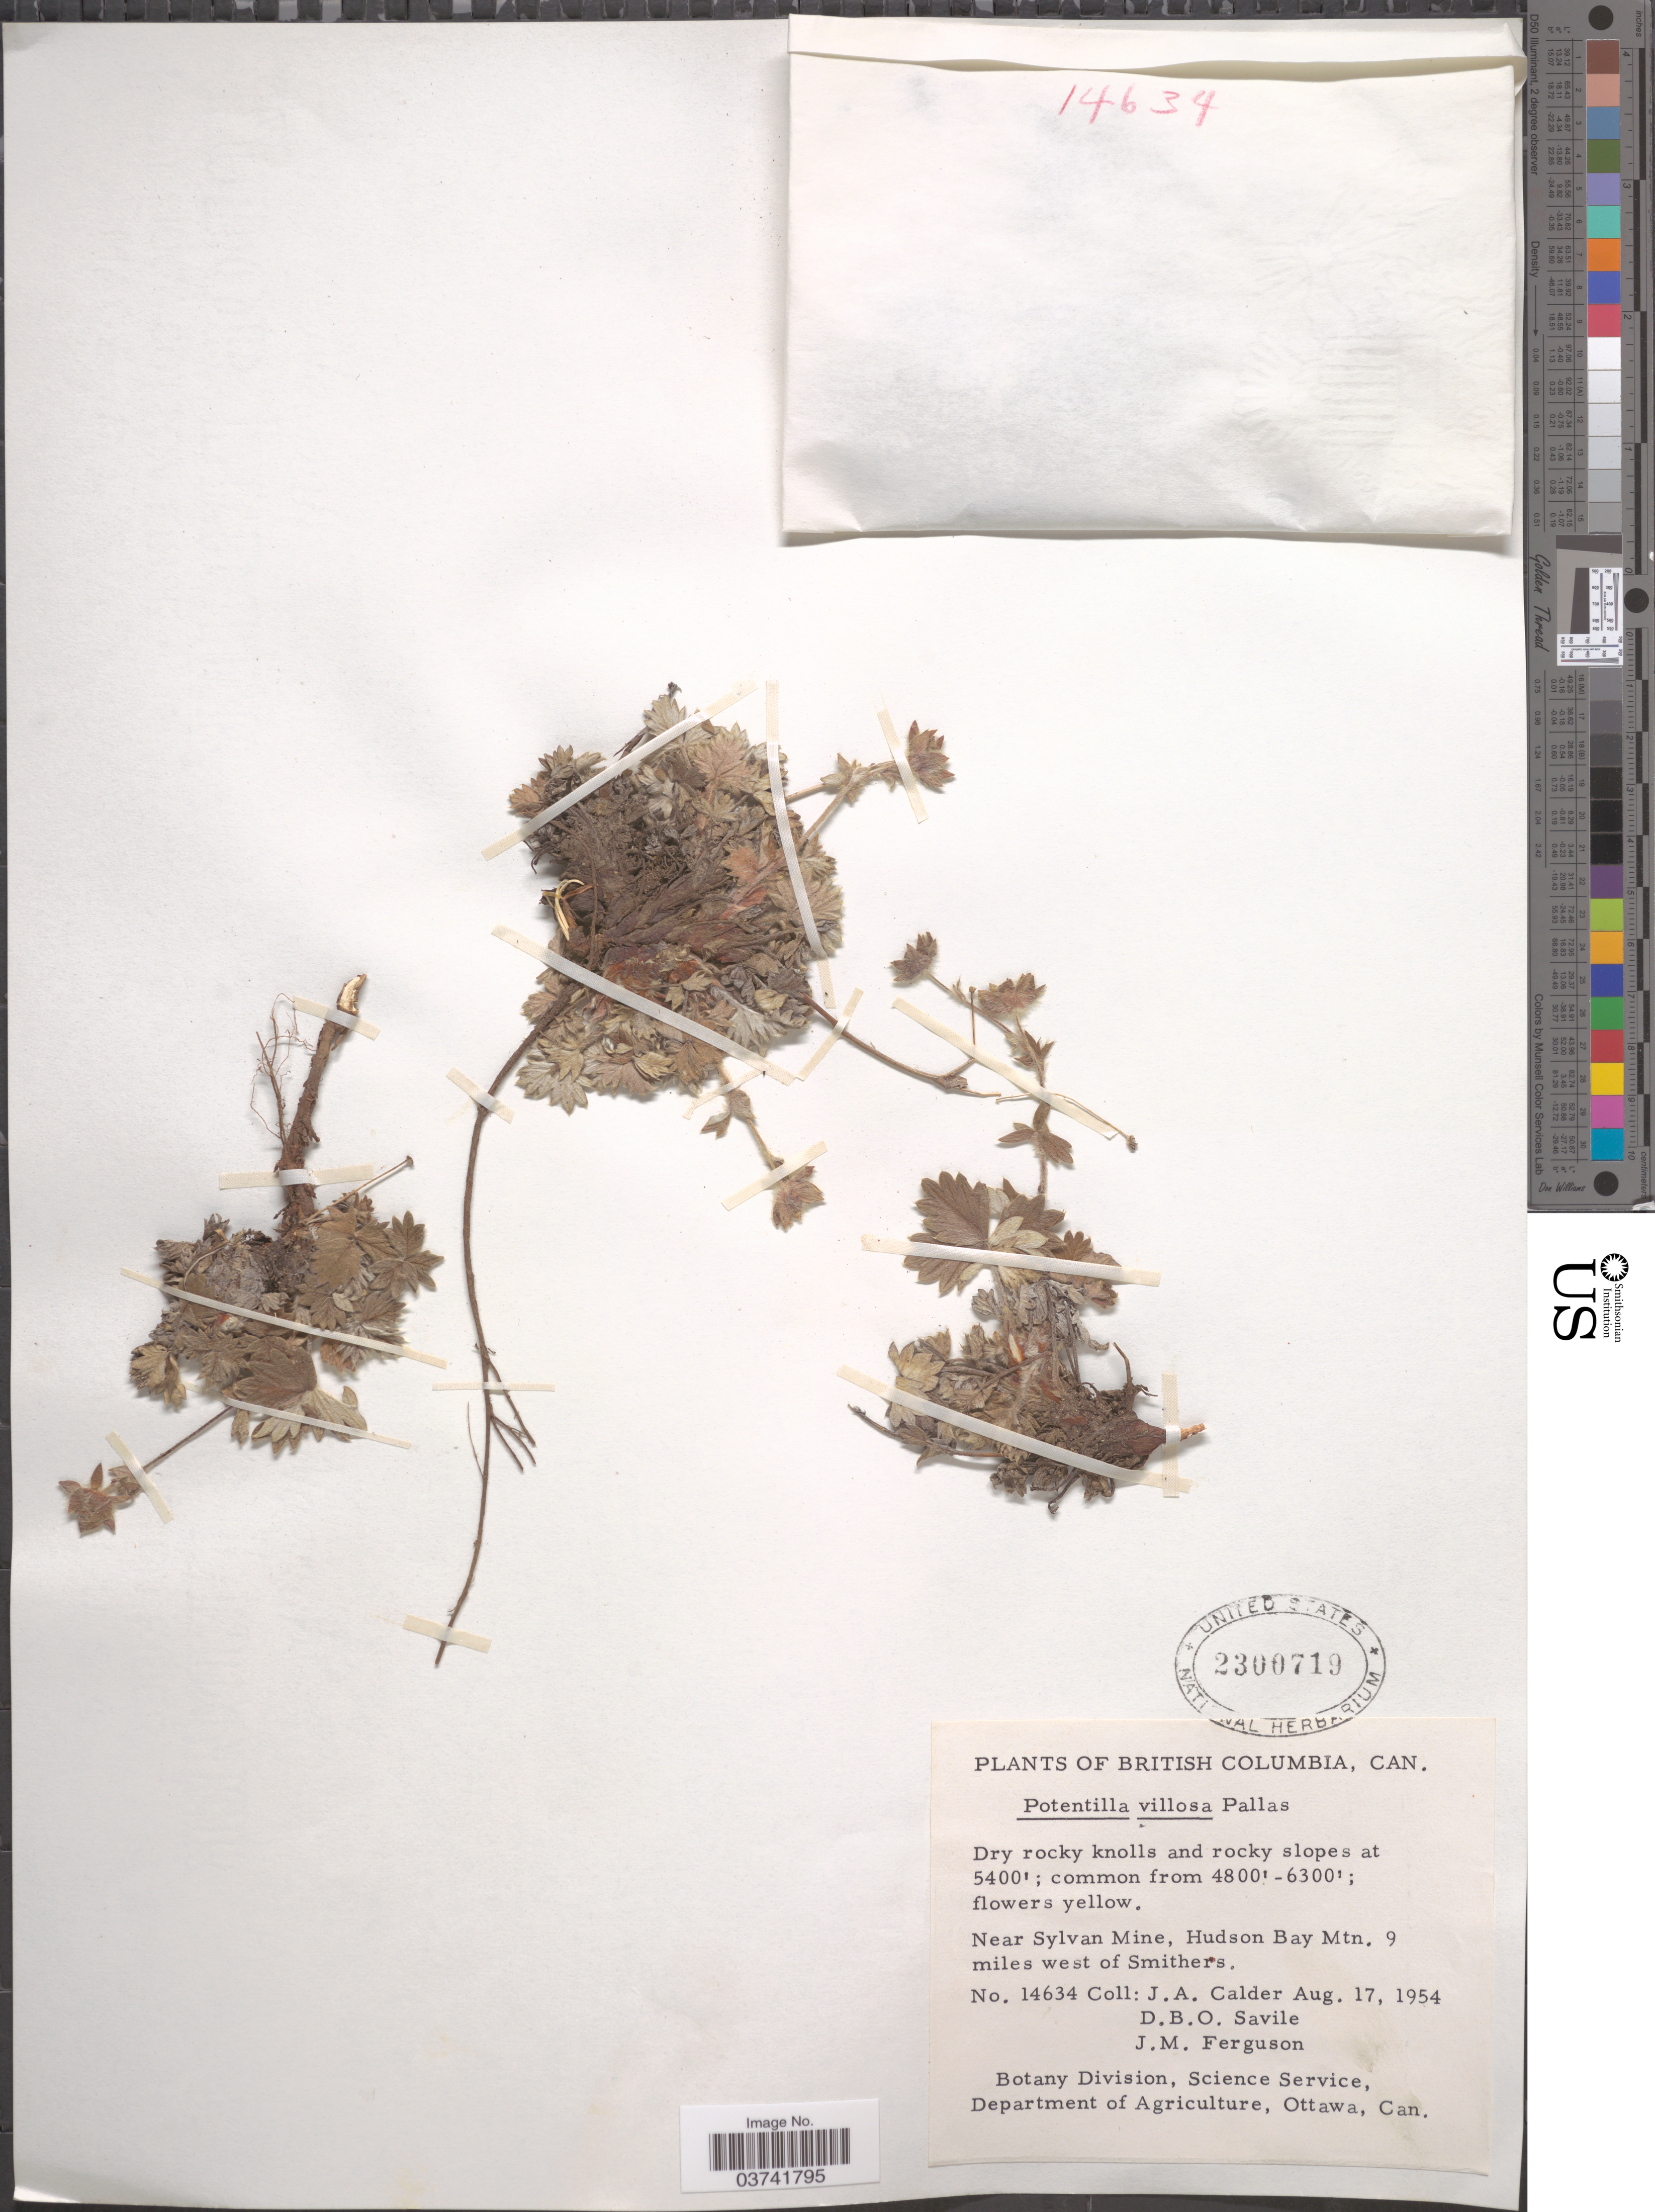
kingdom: Plantae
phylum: Tracheophyta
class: Magnoliopsida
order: Rosales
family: Rosaceae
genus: Potentilla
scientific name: Potentilla villosa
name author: Pall. ex Pursh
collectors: J. A. Calder, D. Savile & J. M. Ferguson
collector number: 14634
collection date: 1954-08-17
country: Canada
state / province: British Columbia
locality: Near Sylvan Mine, Hudson Bay Mtn. 9 miles west of Smithers.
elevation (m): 1463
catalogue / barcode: US 2300719